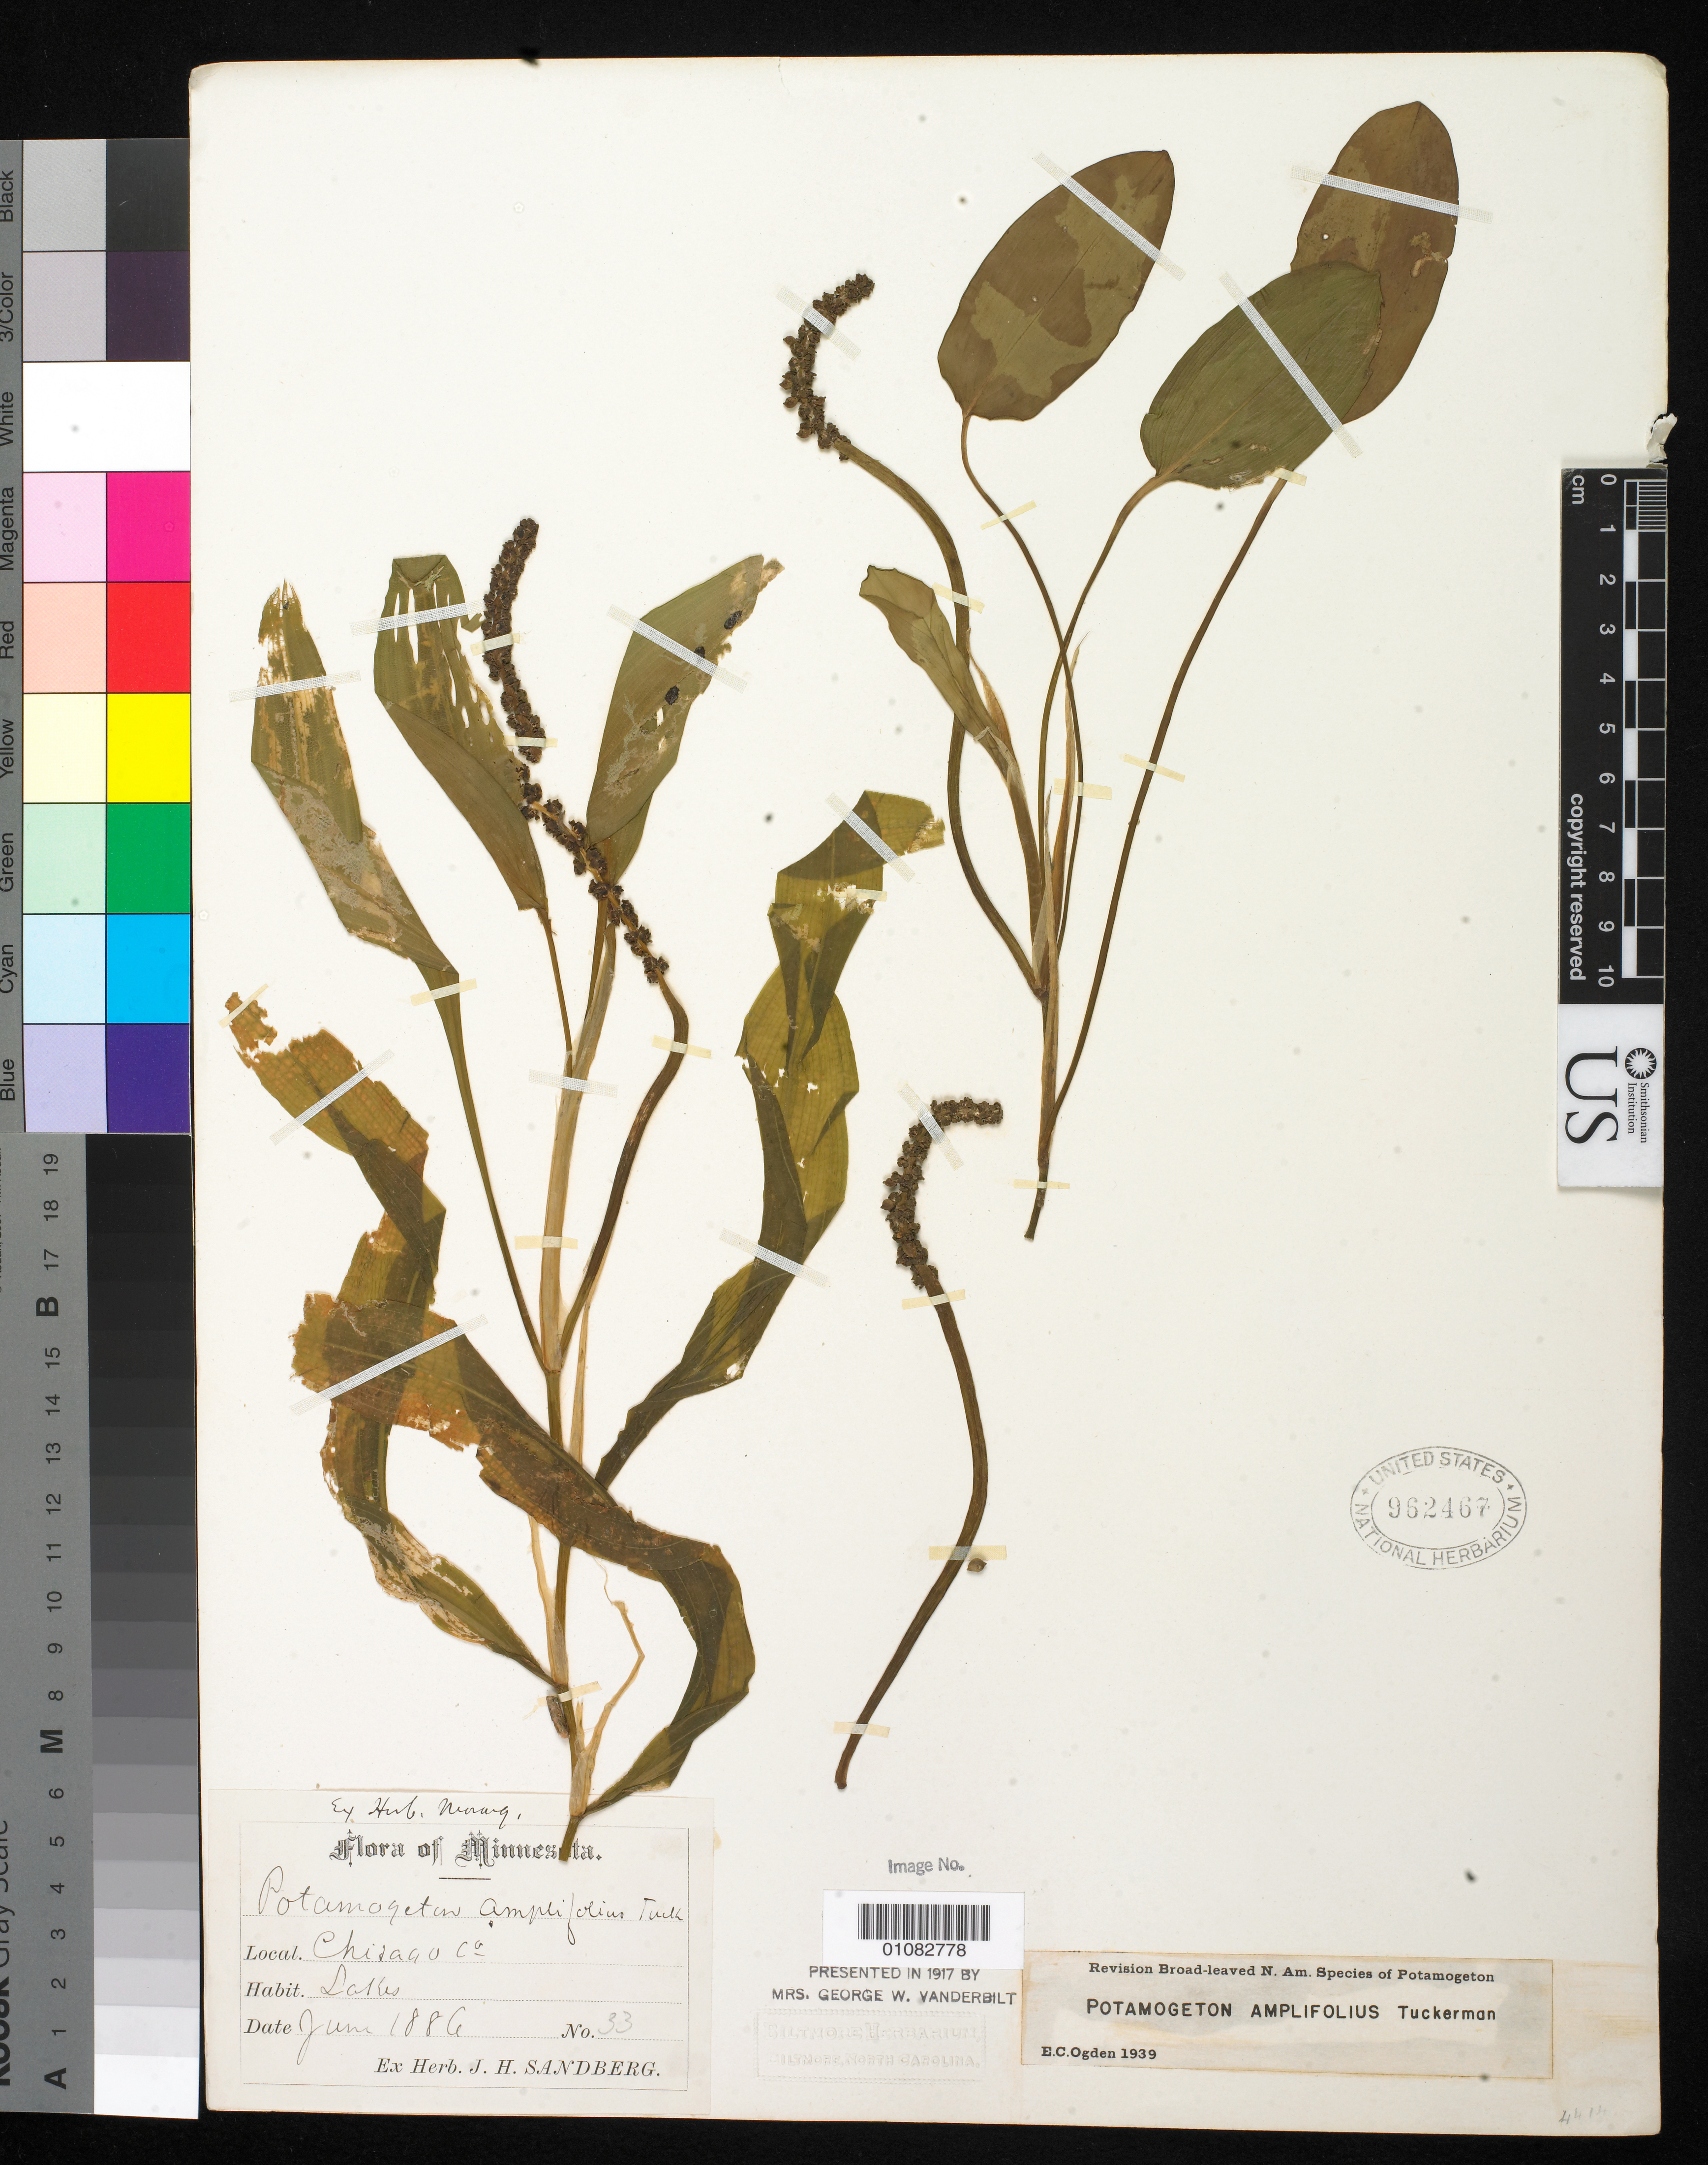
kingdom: Plantae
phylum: Tracheophyta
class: Liliopsida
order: Alismatales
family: Potamogetonaceae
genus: Potamogeton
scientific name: Potamogeton amplifolius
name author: Tuckerm.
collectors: ex. herb. J. H. Sandberg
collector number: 33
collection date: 1886-06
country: United States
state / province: Minnesota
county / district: Chicago County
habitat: Lakes.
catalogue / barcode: US 962467